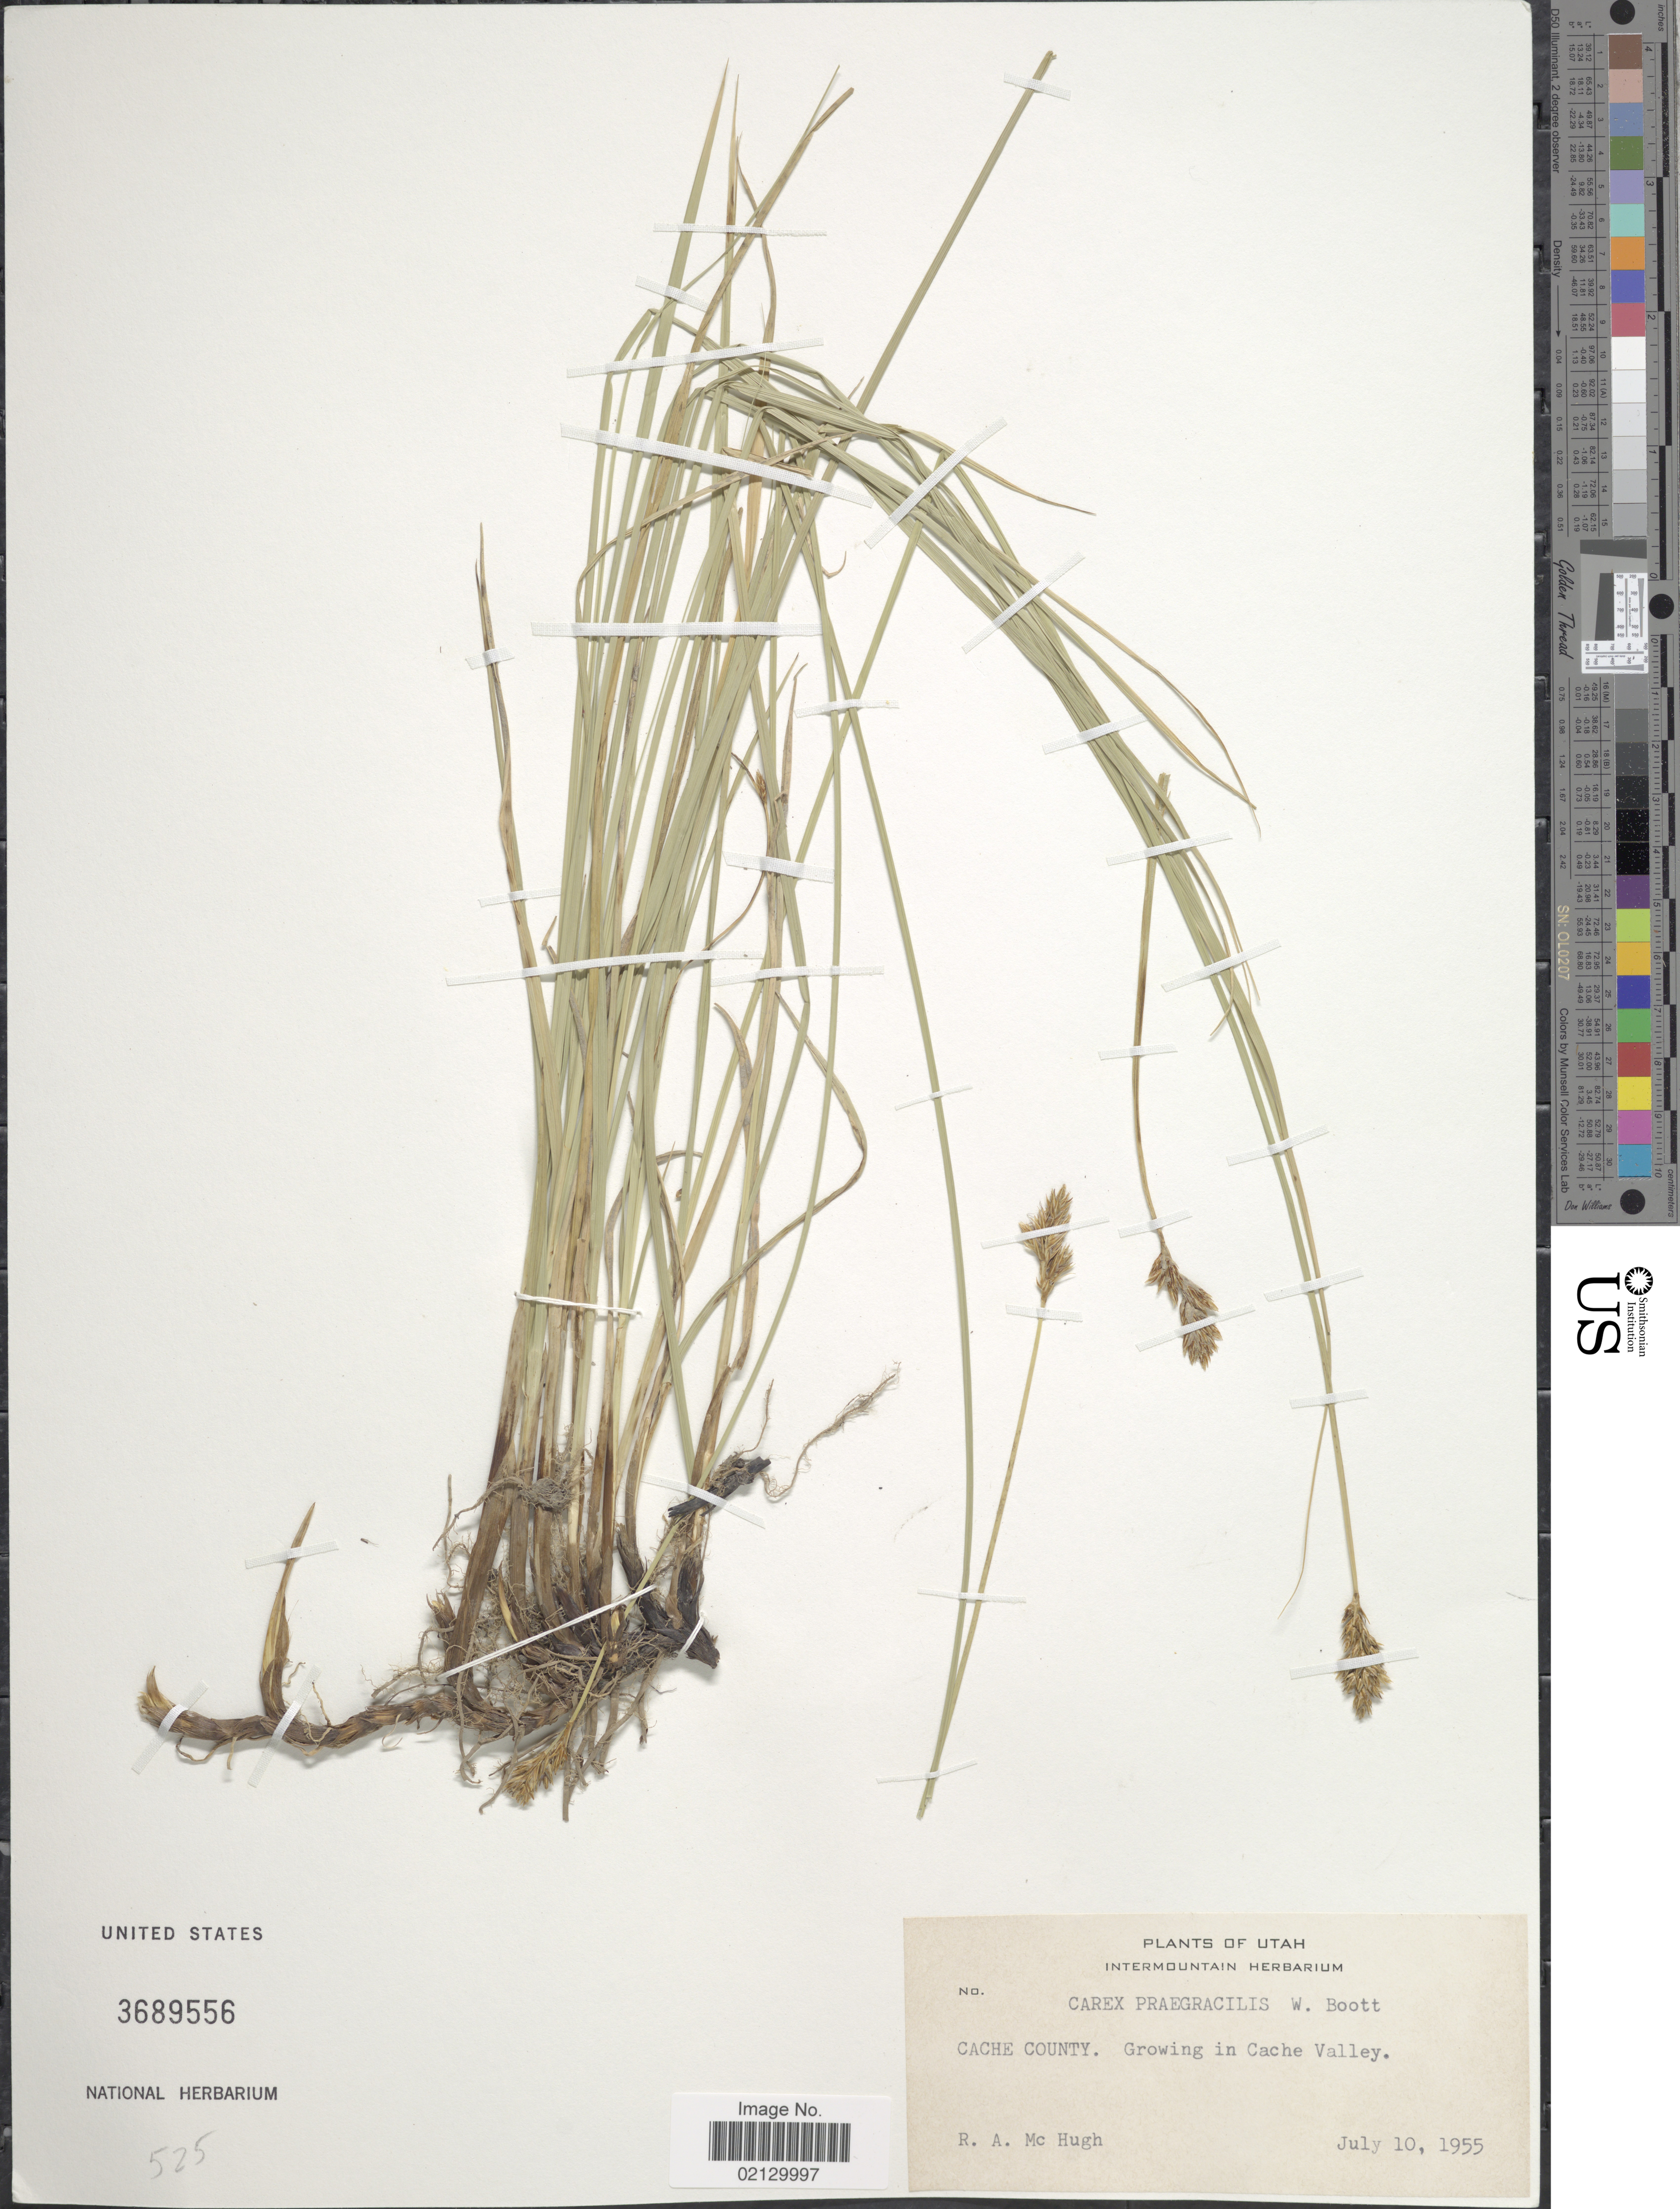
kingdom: Plantae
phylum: Tracheophyta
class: Liliopsida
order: Poales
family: Cyperaceae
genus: Carex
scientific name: Carex praegracilis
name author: W. Boott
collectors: R. McHugh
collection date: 1955-07-10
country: United States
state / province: Utah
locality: Cache County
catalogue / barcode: US 3689556